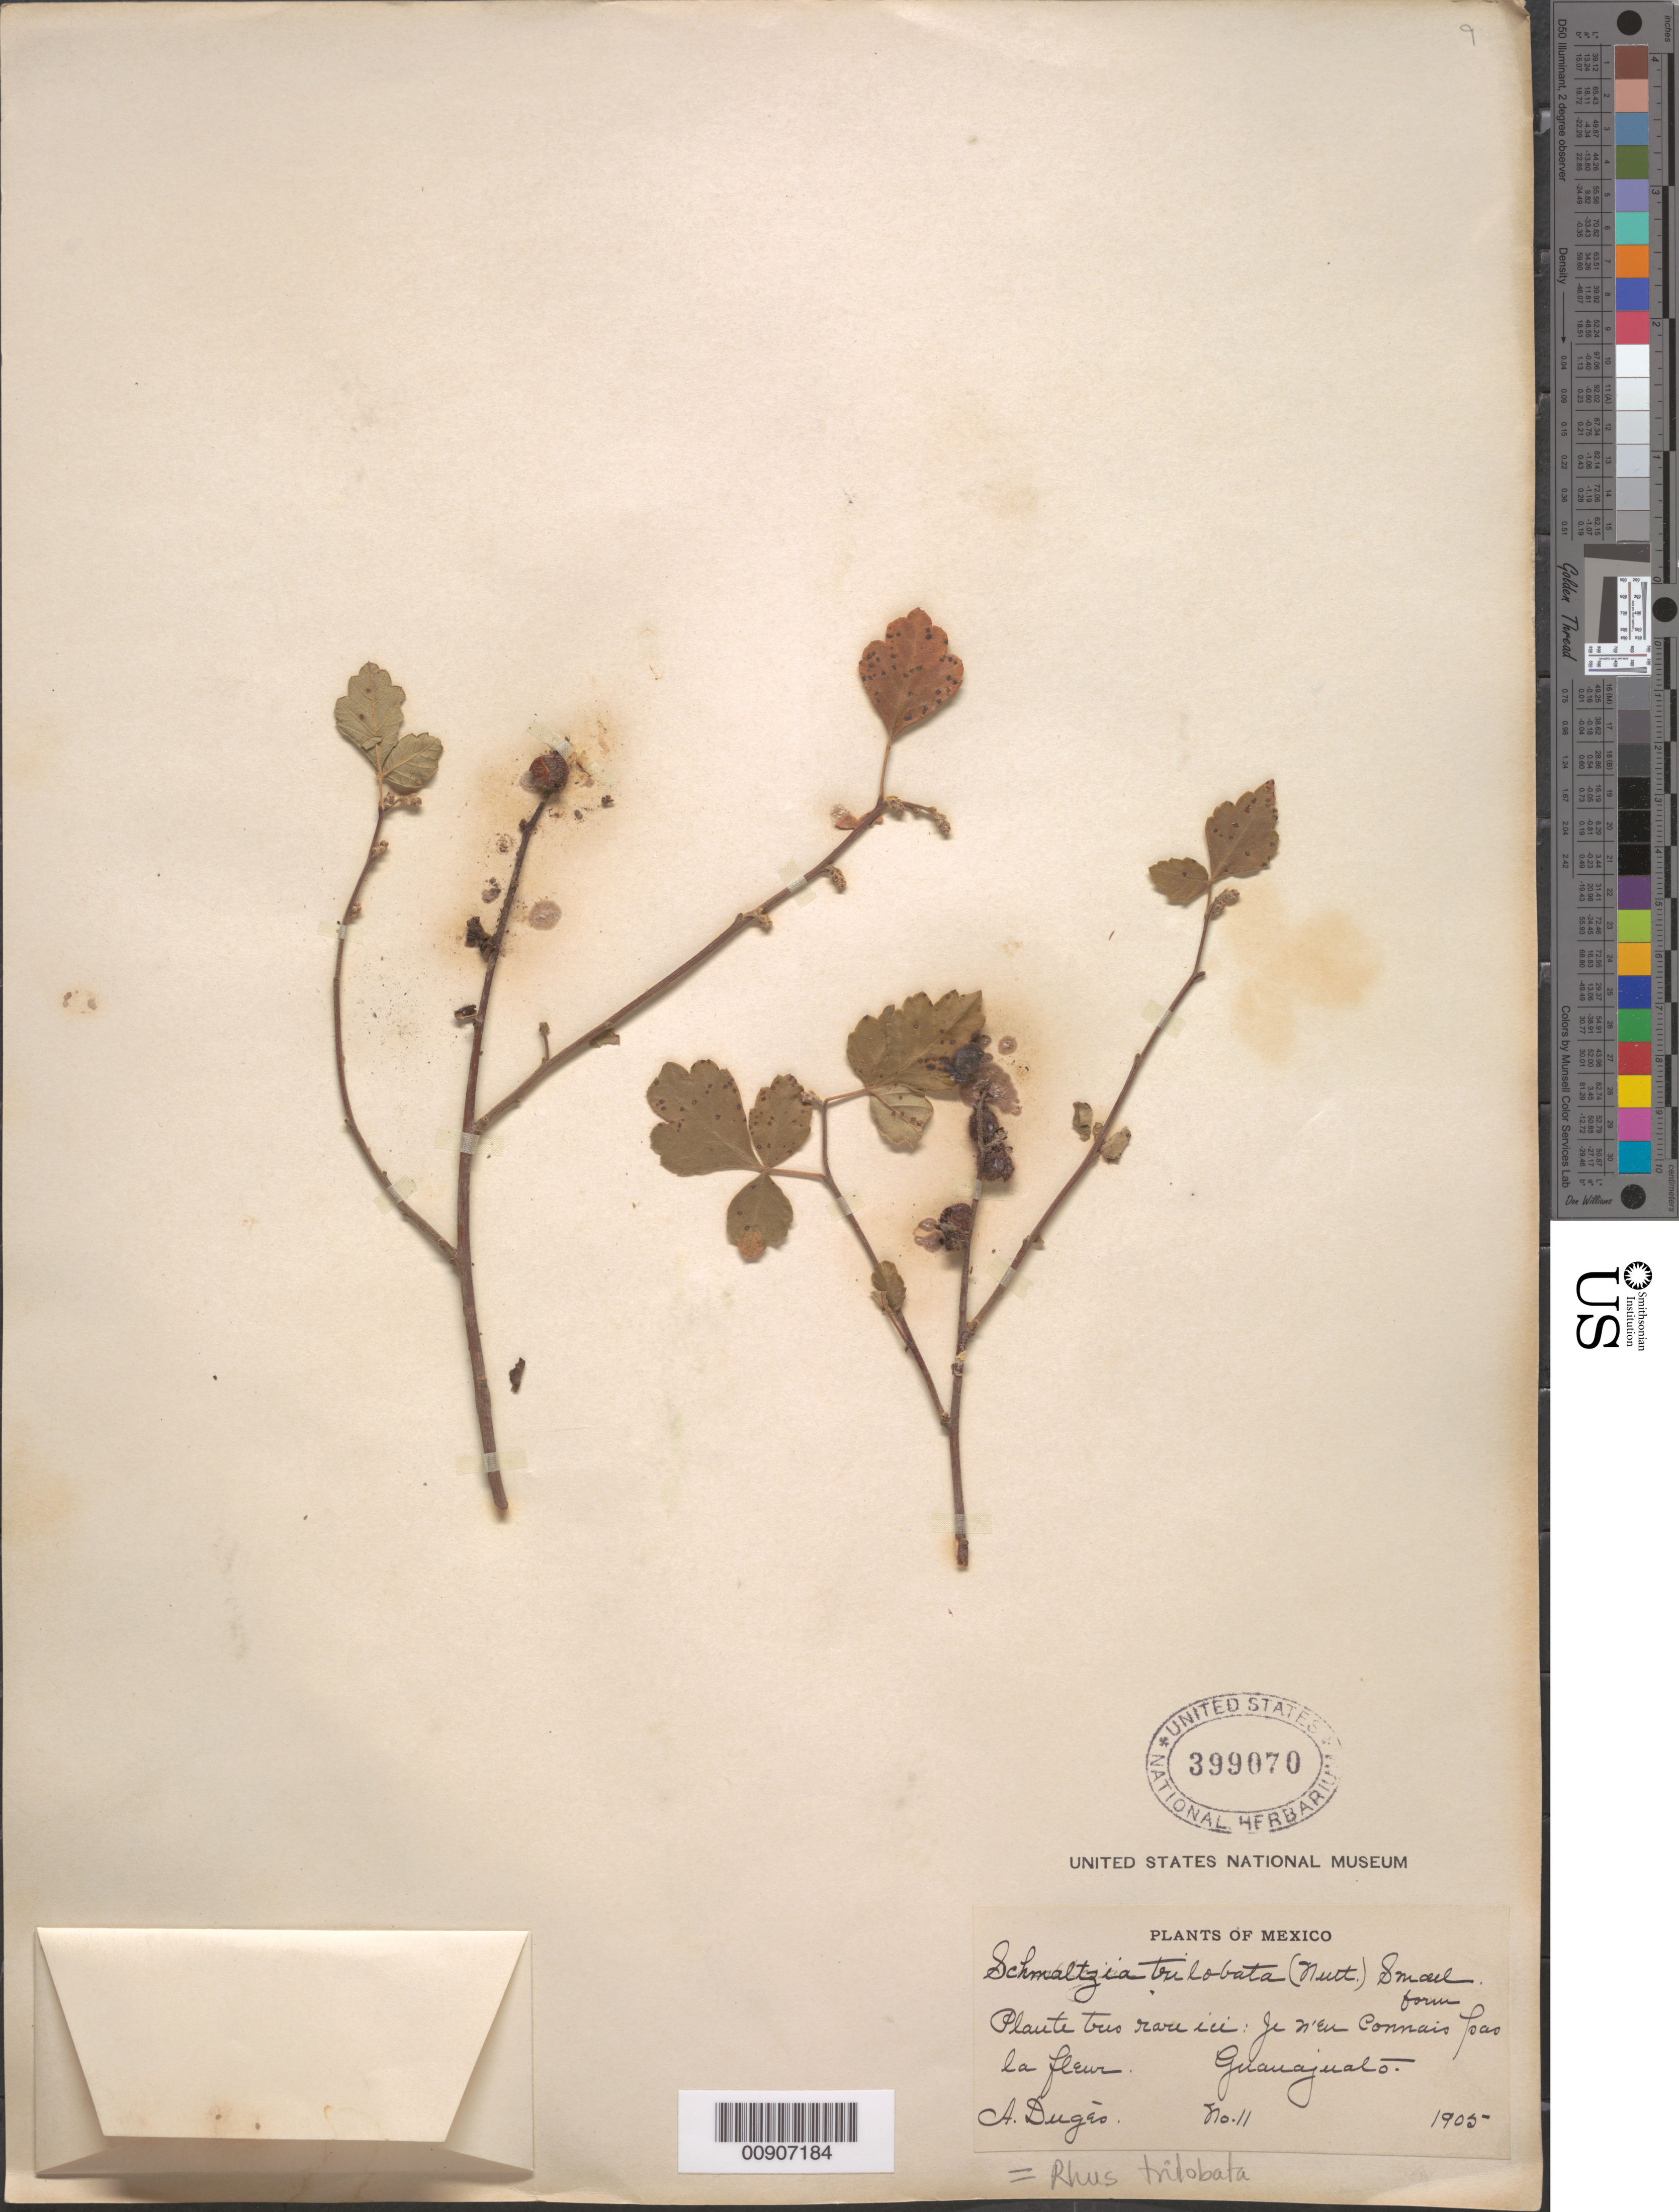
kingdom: Plantae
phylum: Tracheophyta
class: Magnoliopsida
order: Sapindales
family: Anacardiaceae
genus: Rhus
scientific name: Rhus trilobata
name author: Nutt.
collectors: A. Dugès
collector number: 11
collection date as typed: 1905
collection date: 1905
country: Mexico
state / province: Guanajuato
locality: Guanajuato.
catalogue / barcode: US 399070